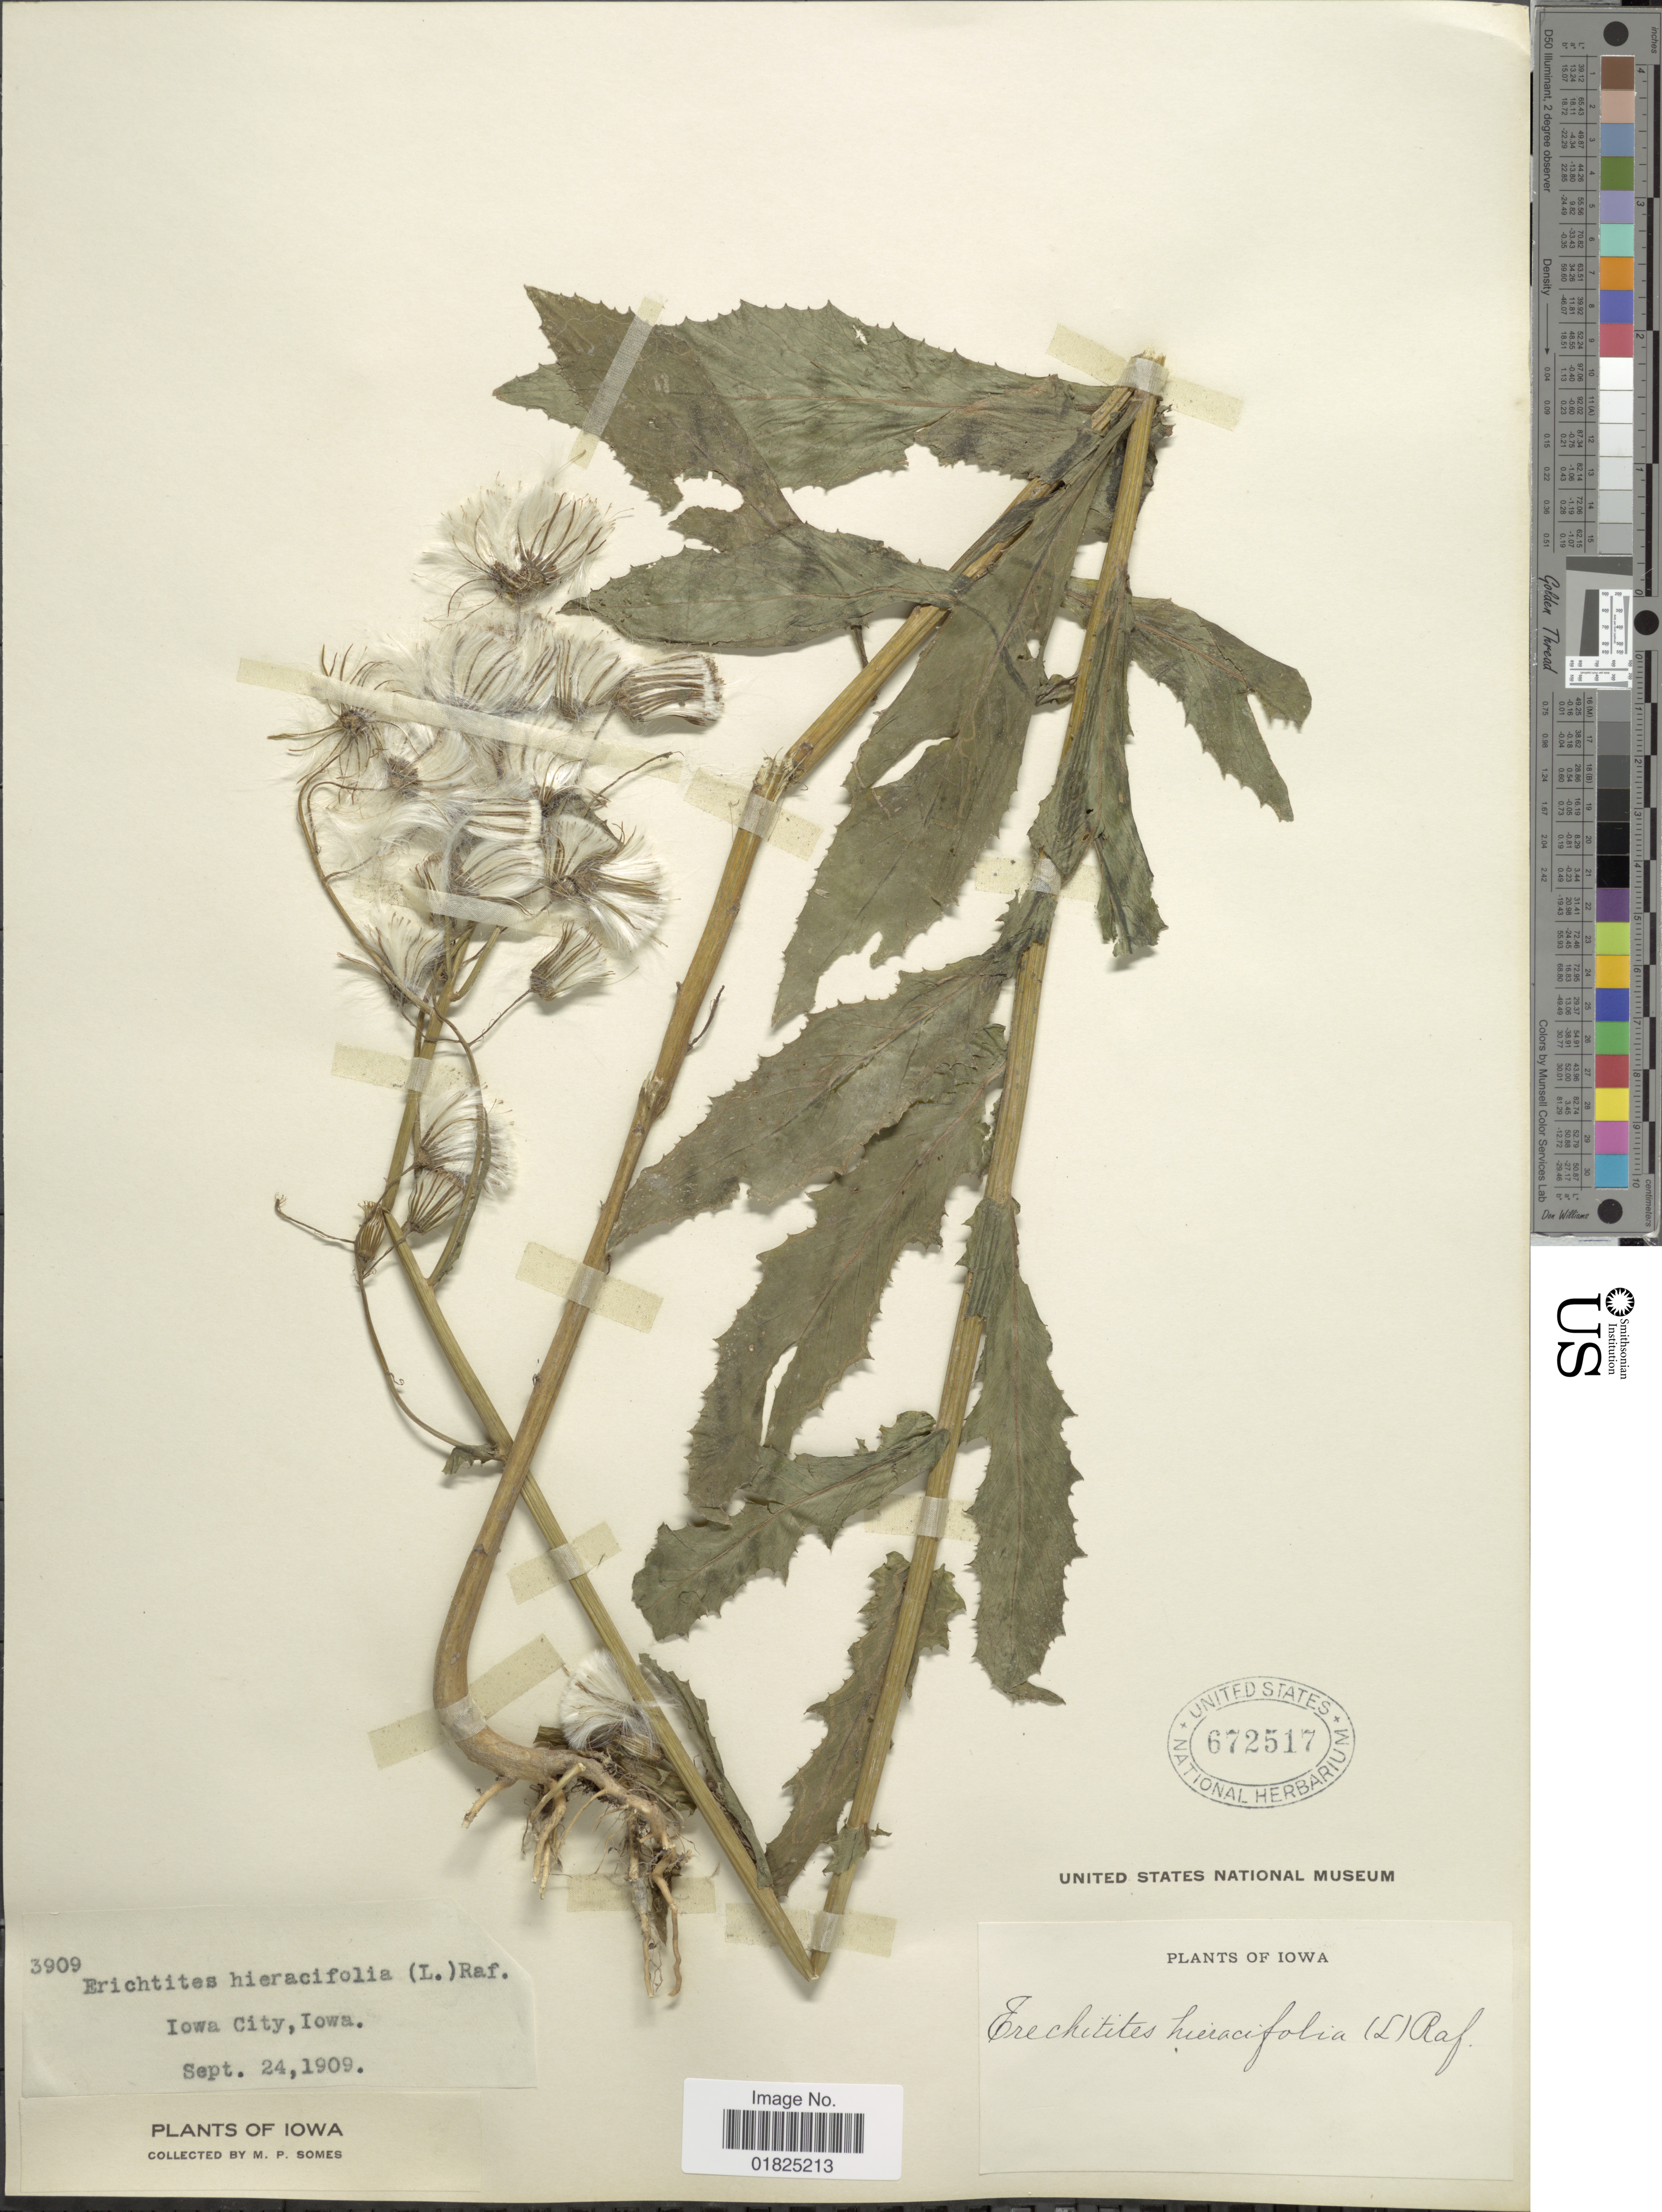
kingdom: Plantae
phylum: Tracheophyta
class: Magnoliopsida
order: Asterales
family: Asteraceae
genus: Erechtites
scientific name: Erechtites hieraciifolius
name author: (L.) Raf. ex DC.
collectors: M. Somes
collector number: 3909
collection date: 1909-09-24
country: United States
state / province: Iowa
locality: Iowa City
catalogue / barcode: US 672517